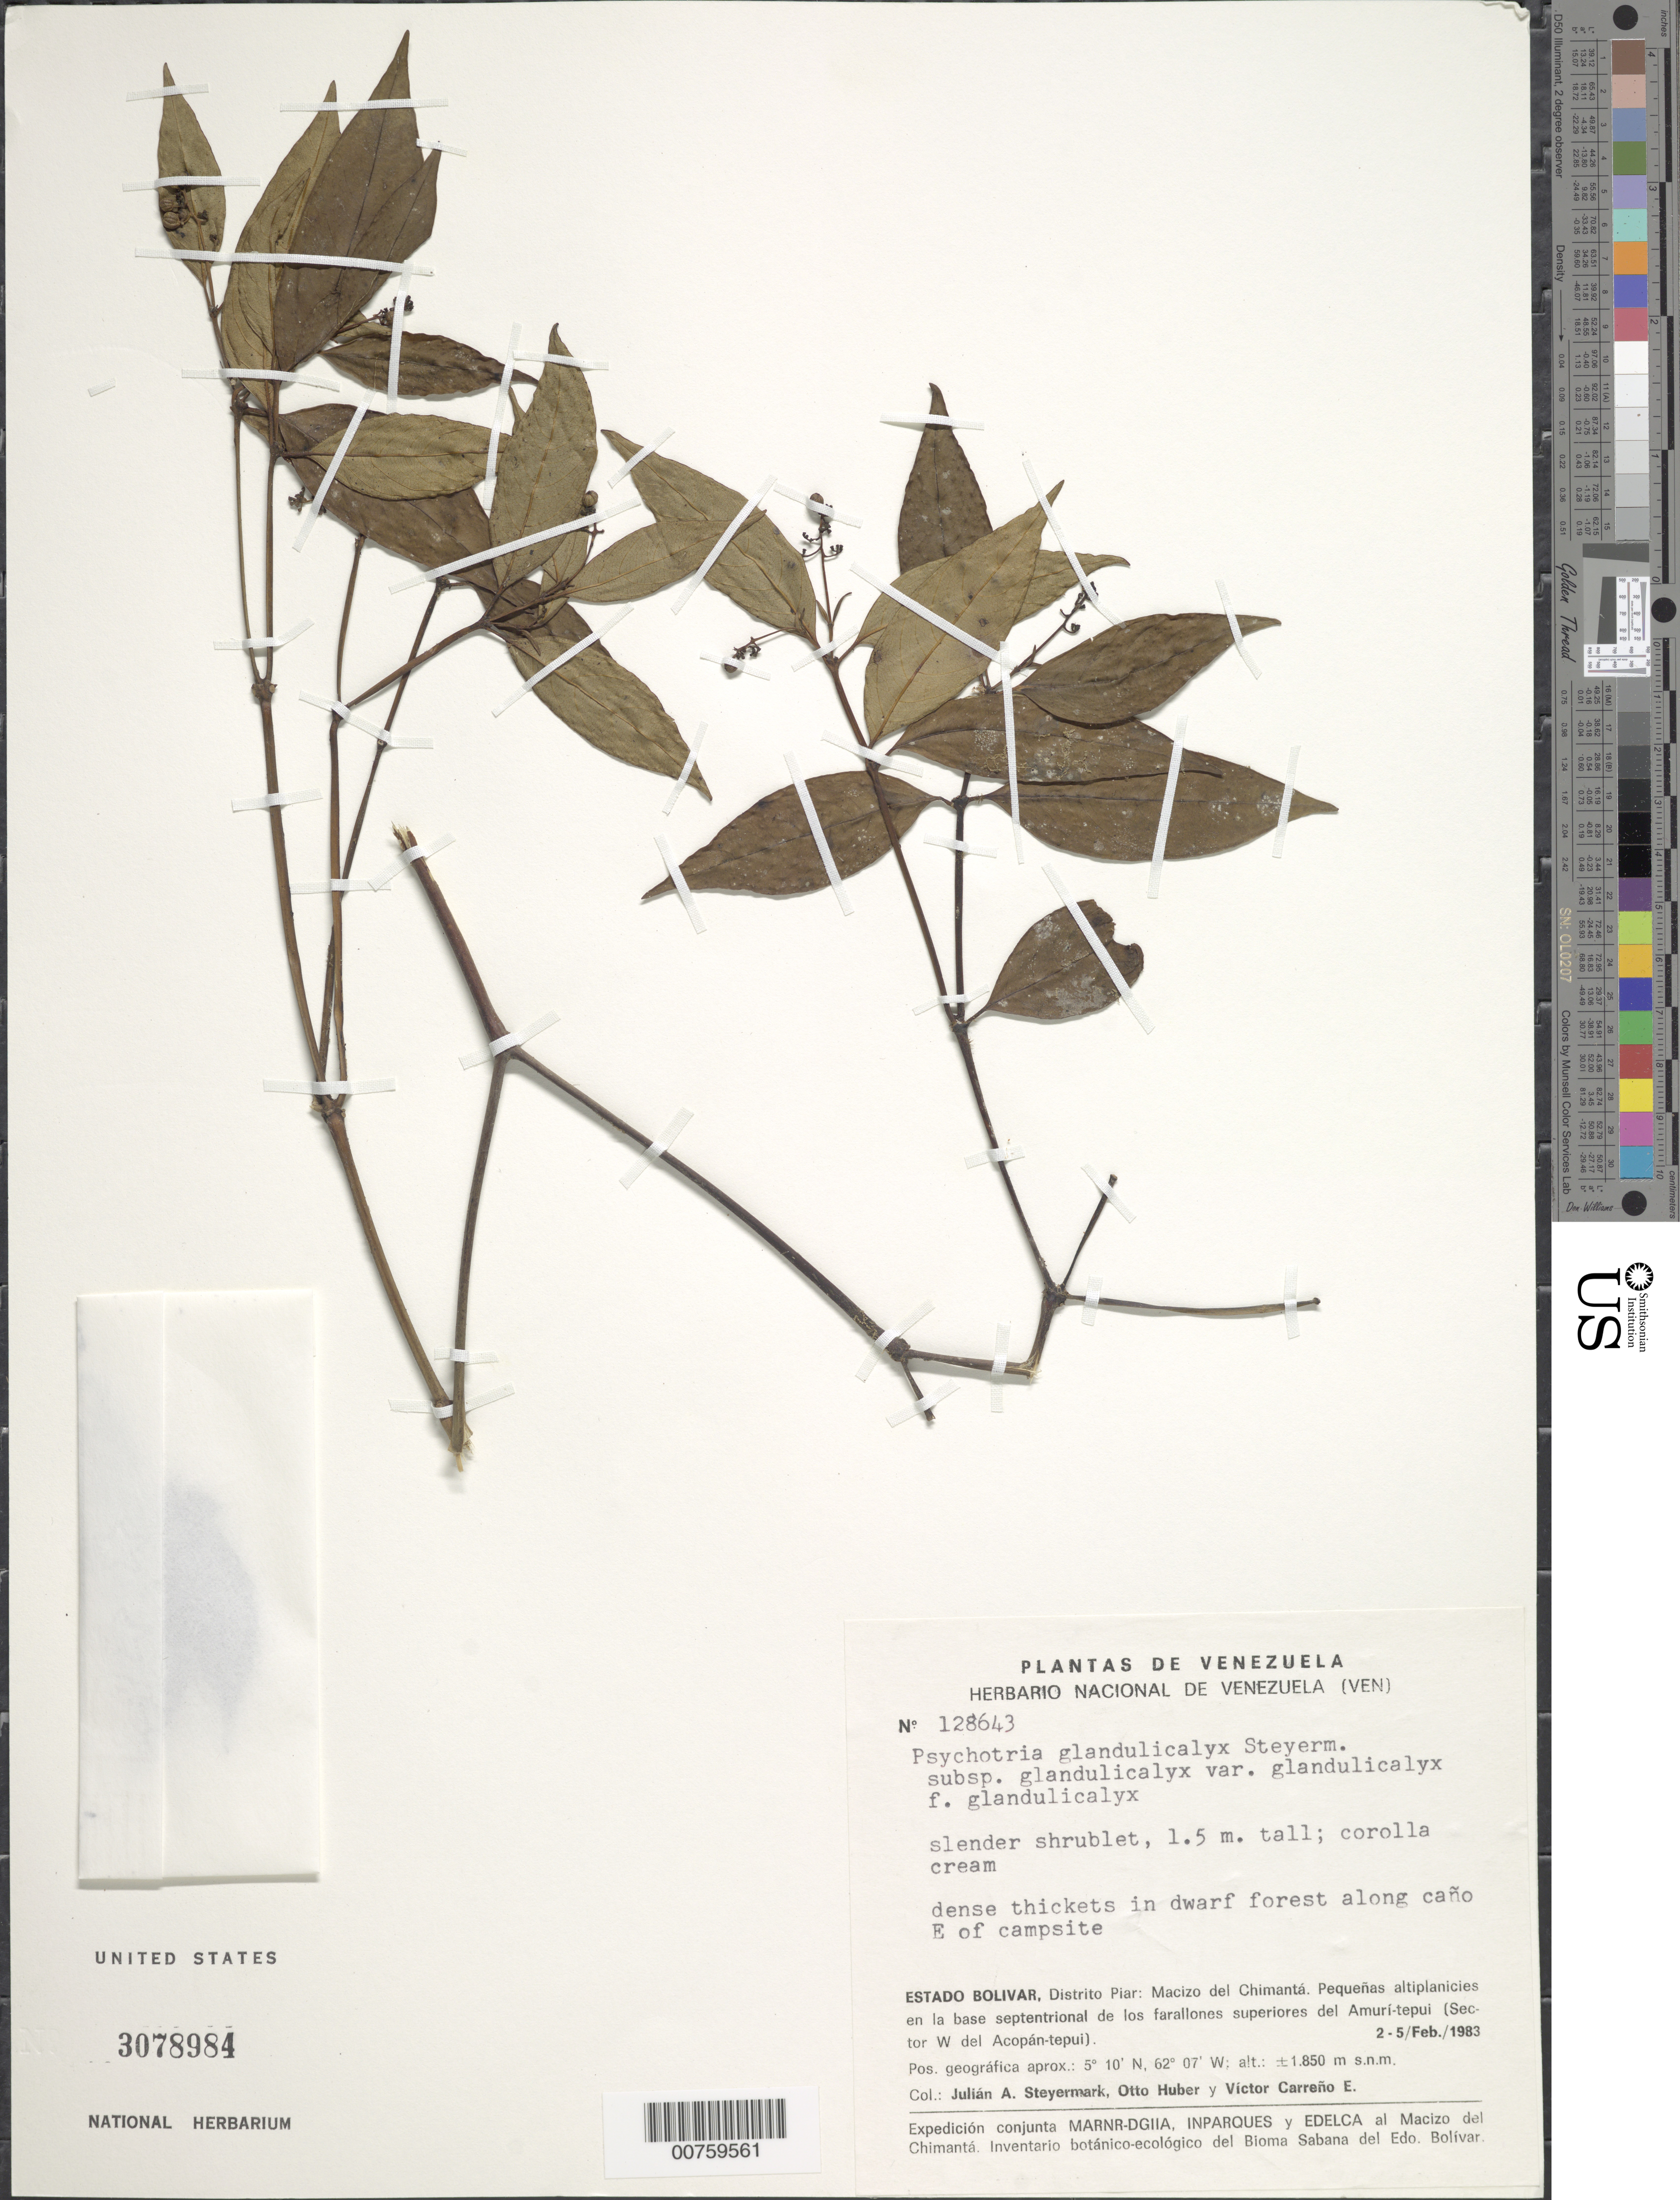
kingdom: Plantae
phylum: Tracheophyta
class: Magnoliopsida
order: Gentianales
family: Rubiaceae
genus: Psychotria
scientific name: Psychotria glandulicalyx f. glandulicalyx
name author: Steyerm.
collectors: J. Steyermark, O. Huber & V. Carreño E.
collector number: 128643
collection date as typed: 2-Feb-83 to 5-Feb-83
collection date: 1983-02-02/1983-02-05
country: Venezuela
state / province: Bolívar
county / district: Piar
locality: Macizo del Chimantá, Amuí-tepuí (Sector W del Acopán-tepuí)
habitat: Dense thickets in dwarf forest along cano E of campsite; pequenas alitiplanicies en la base septrentrional de los farallones superiores de tepui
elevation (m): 1850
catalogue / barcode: US 3078984